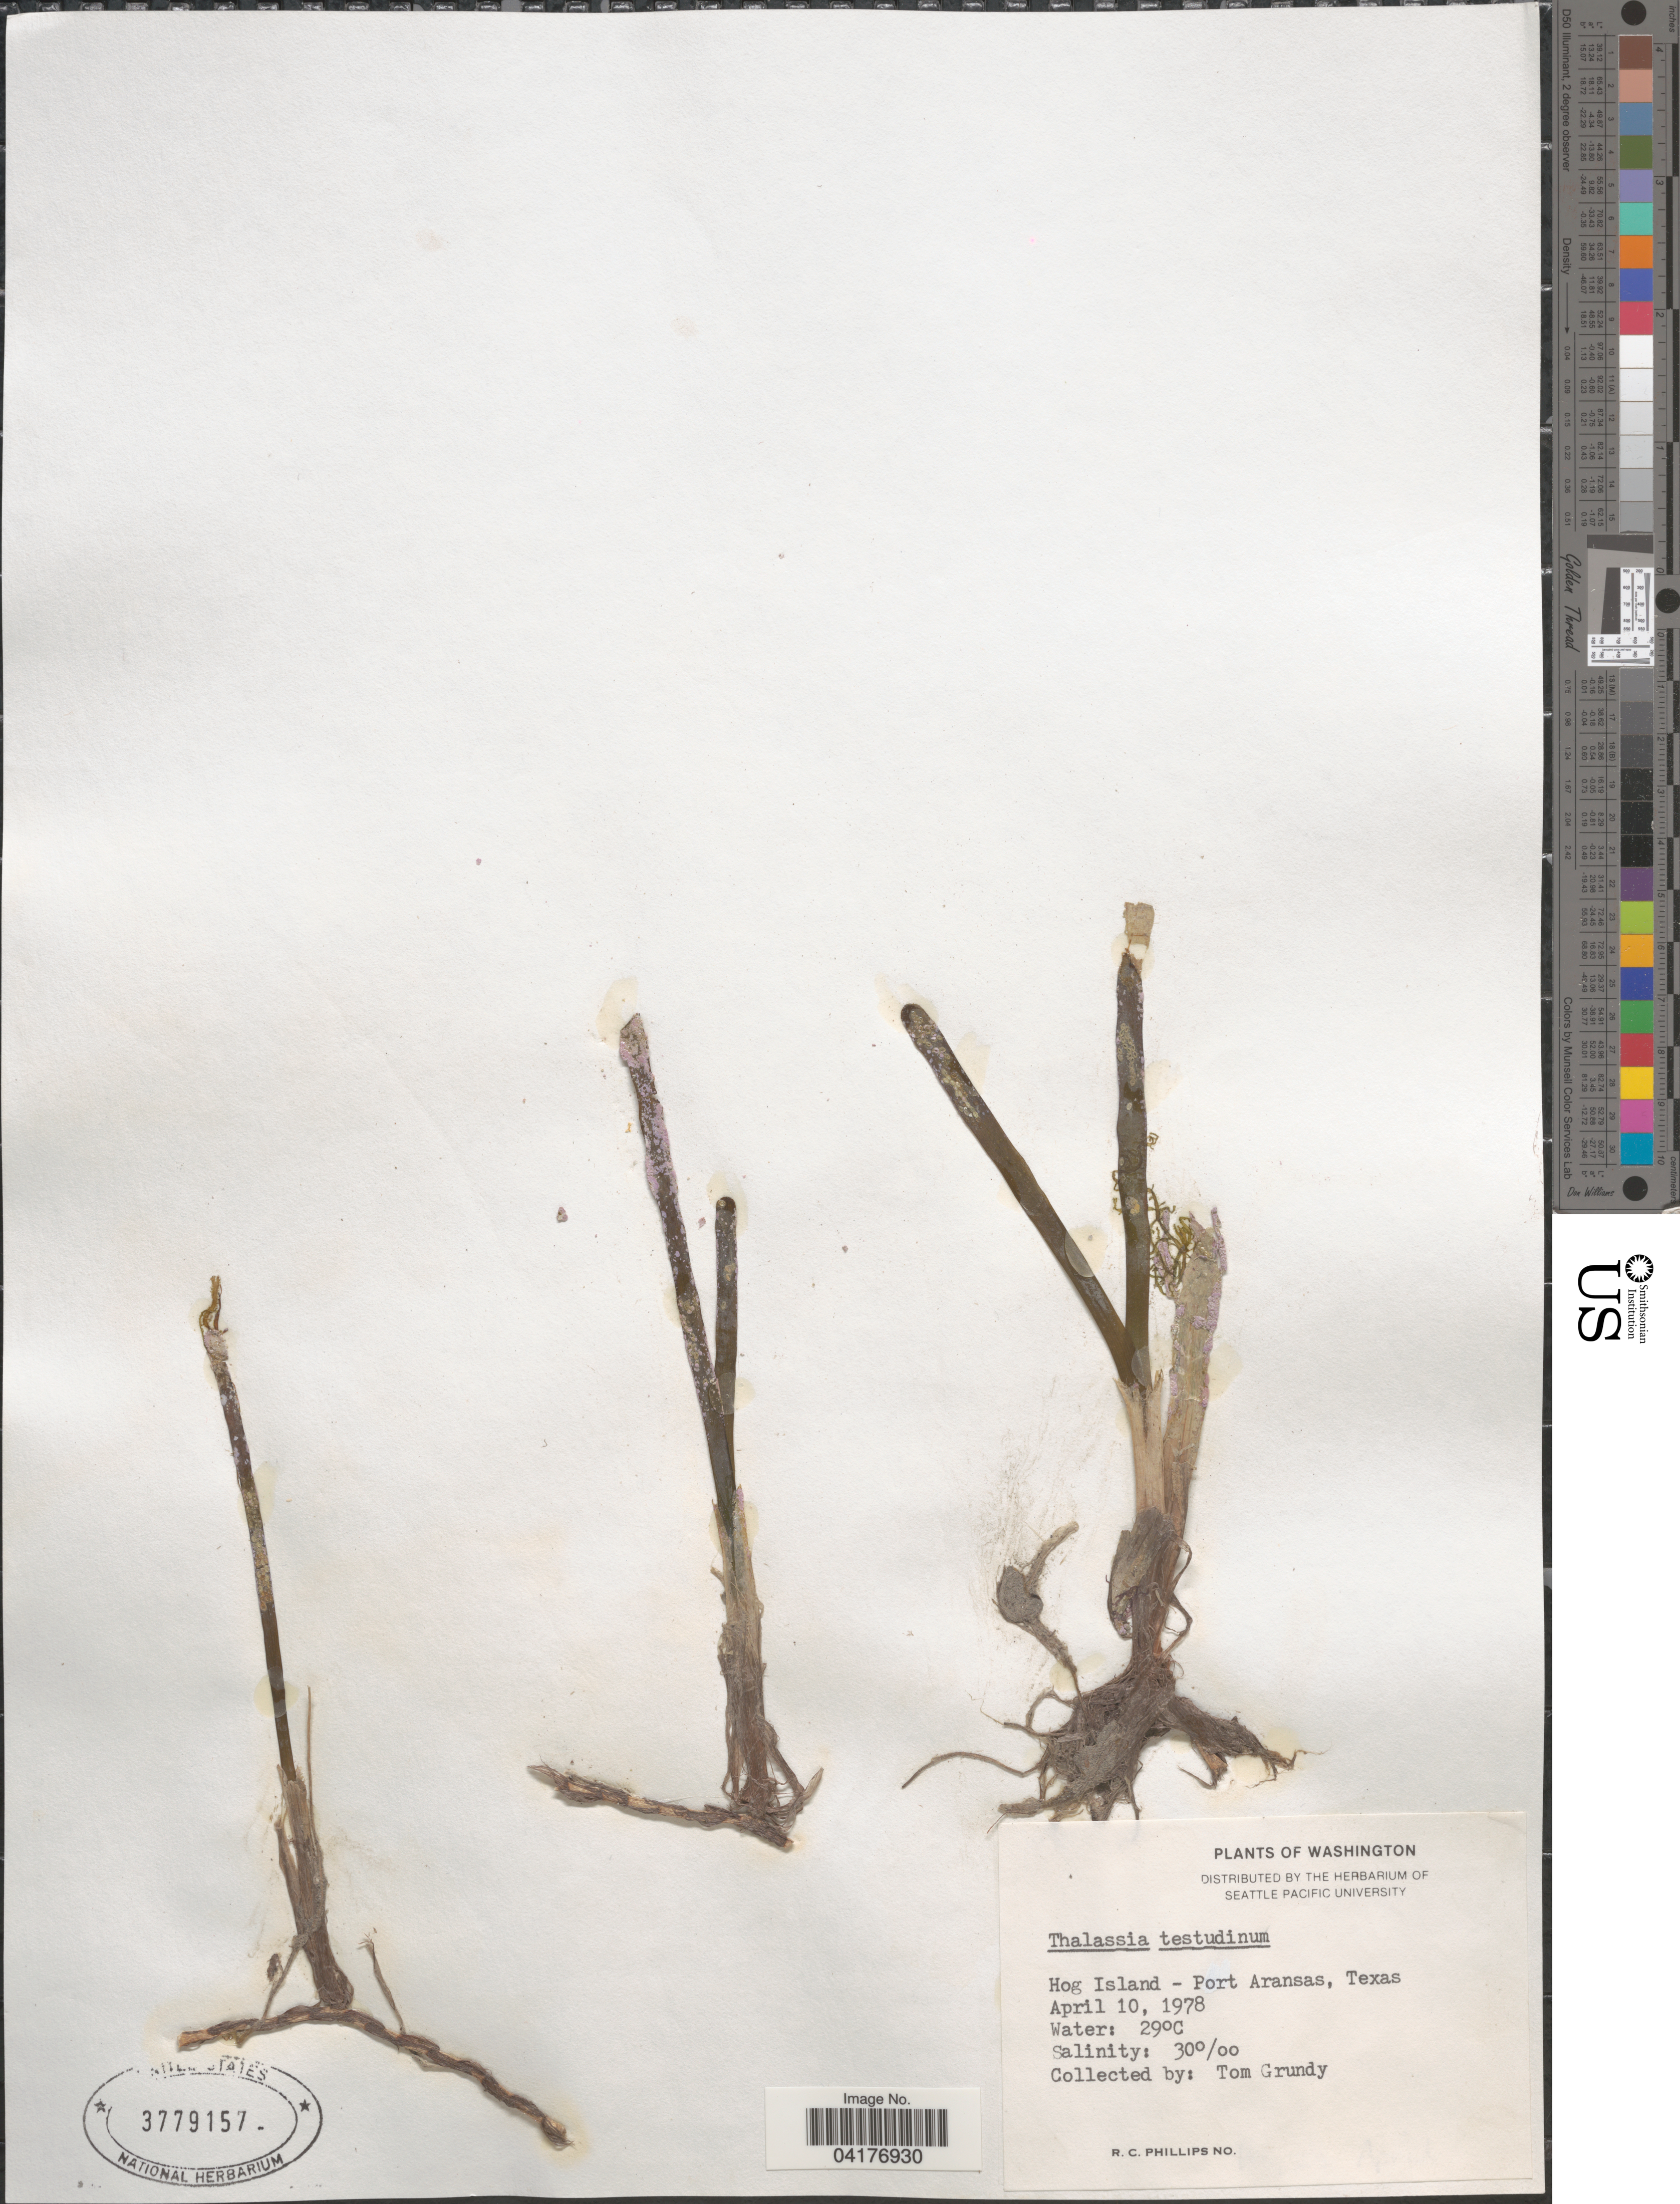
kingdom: Plantae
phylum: Tracheophyta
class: Liliopsida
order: Alismatales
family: Hydrocharitaceae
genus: Thalassia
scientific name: Thalassia testudinum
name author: Banks & Sol. ex K.D. Koenig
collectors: T. Grundy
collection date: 1978-04-10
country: United States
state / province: Texas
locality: Hog Island -- Port Aransas.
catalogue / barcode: US 3779157